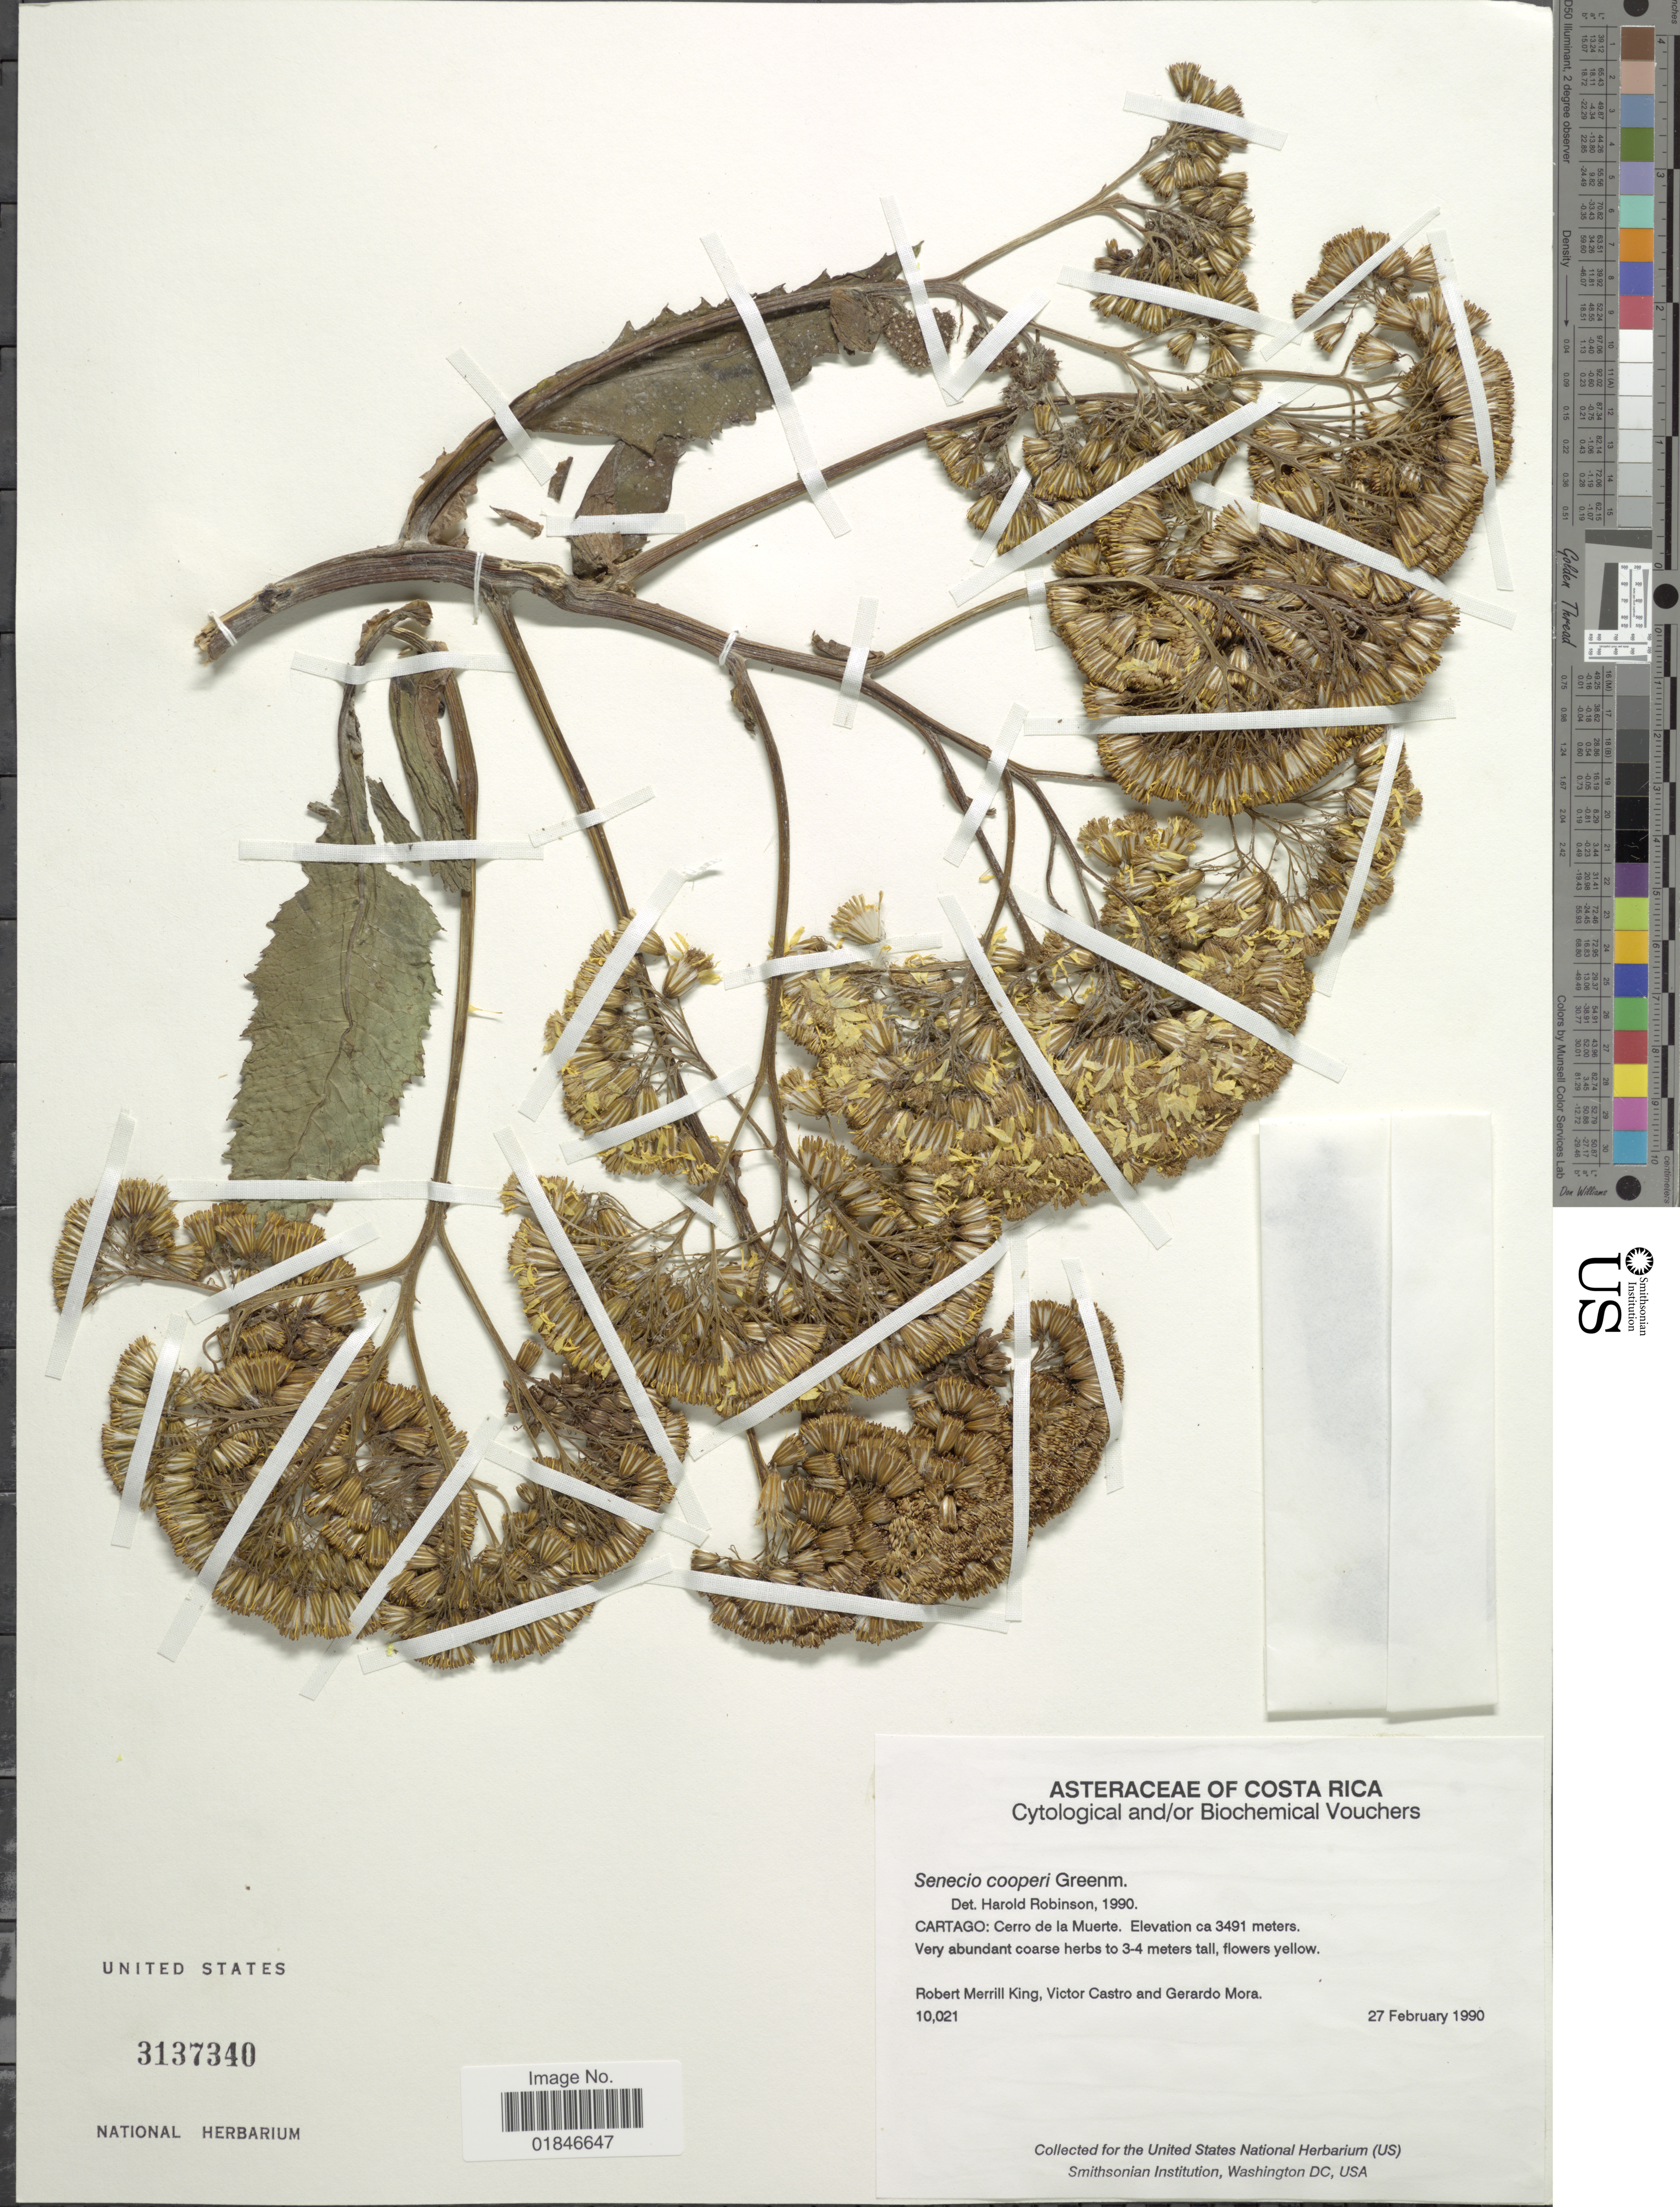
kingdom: Plantae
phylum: Tracheophyta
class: Magnoliopsida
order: Asterales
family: Asteraceae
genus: Jessea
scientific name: Jessea megaphylla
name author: (Greenm.) H. Rob. & Cuatrec.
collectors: R. M. King, V. Castro & G. Mora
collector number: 10021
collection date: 1990-02-27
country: Costa Rica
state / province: Cartago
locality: Cartago: Cerro de la Muerte.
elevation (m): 3491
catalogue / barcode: US 3137340